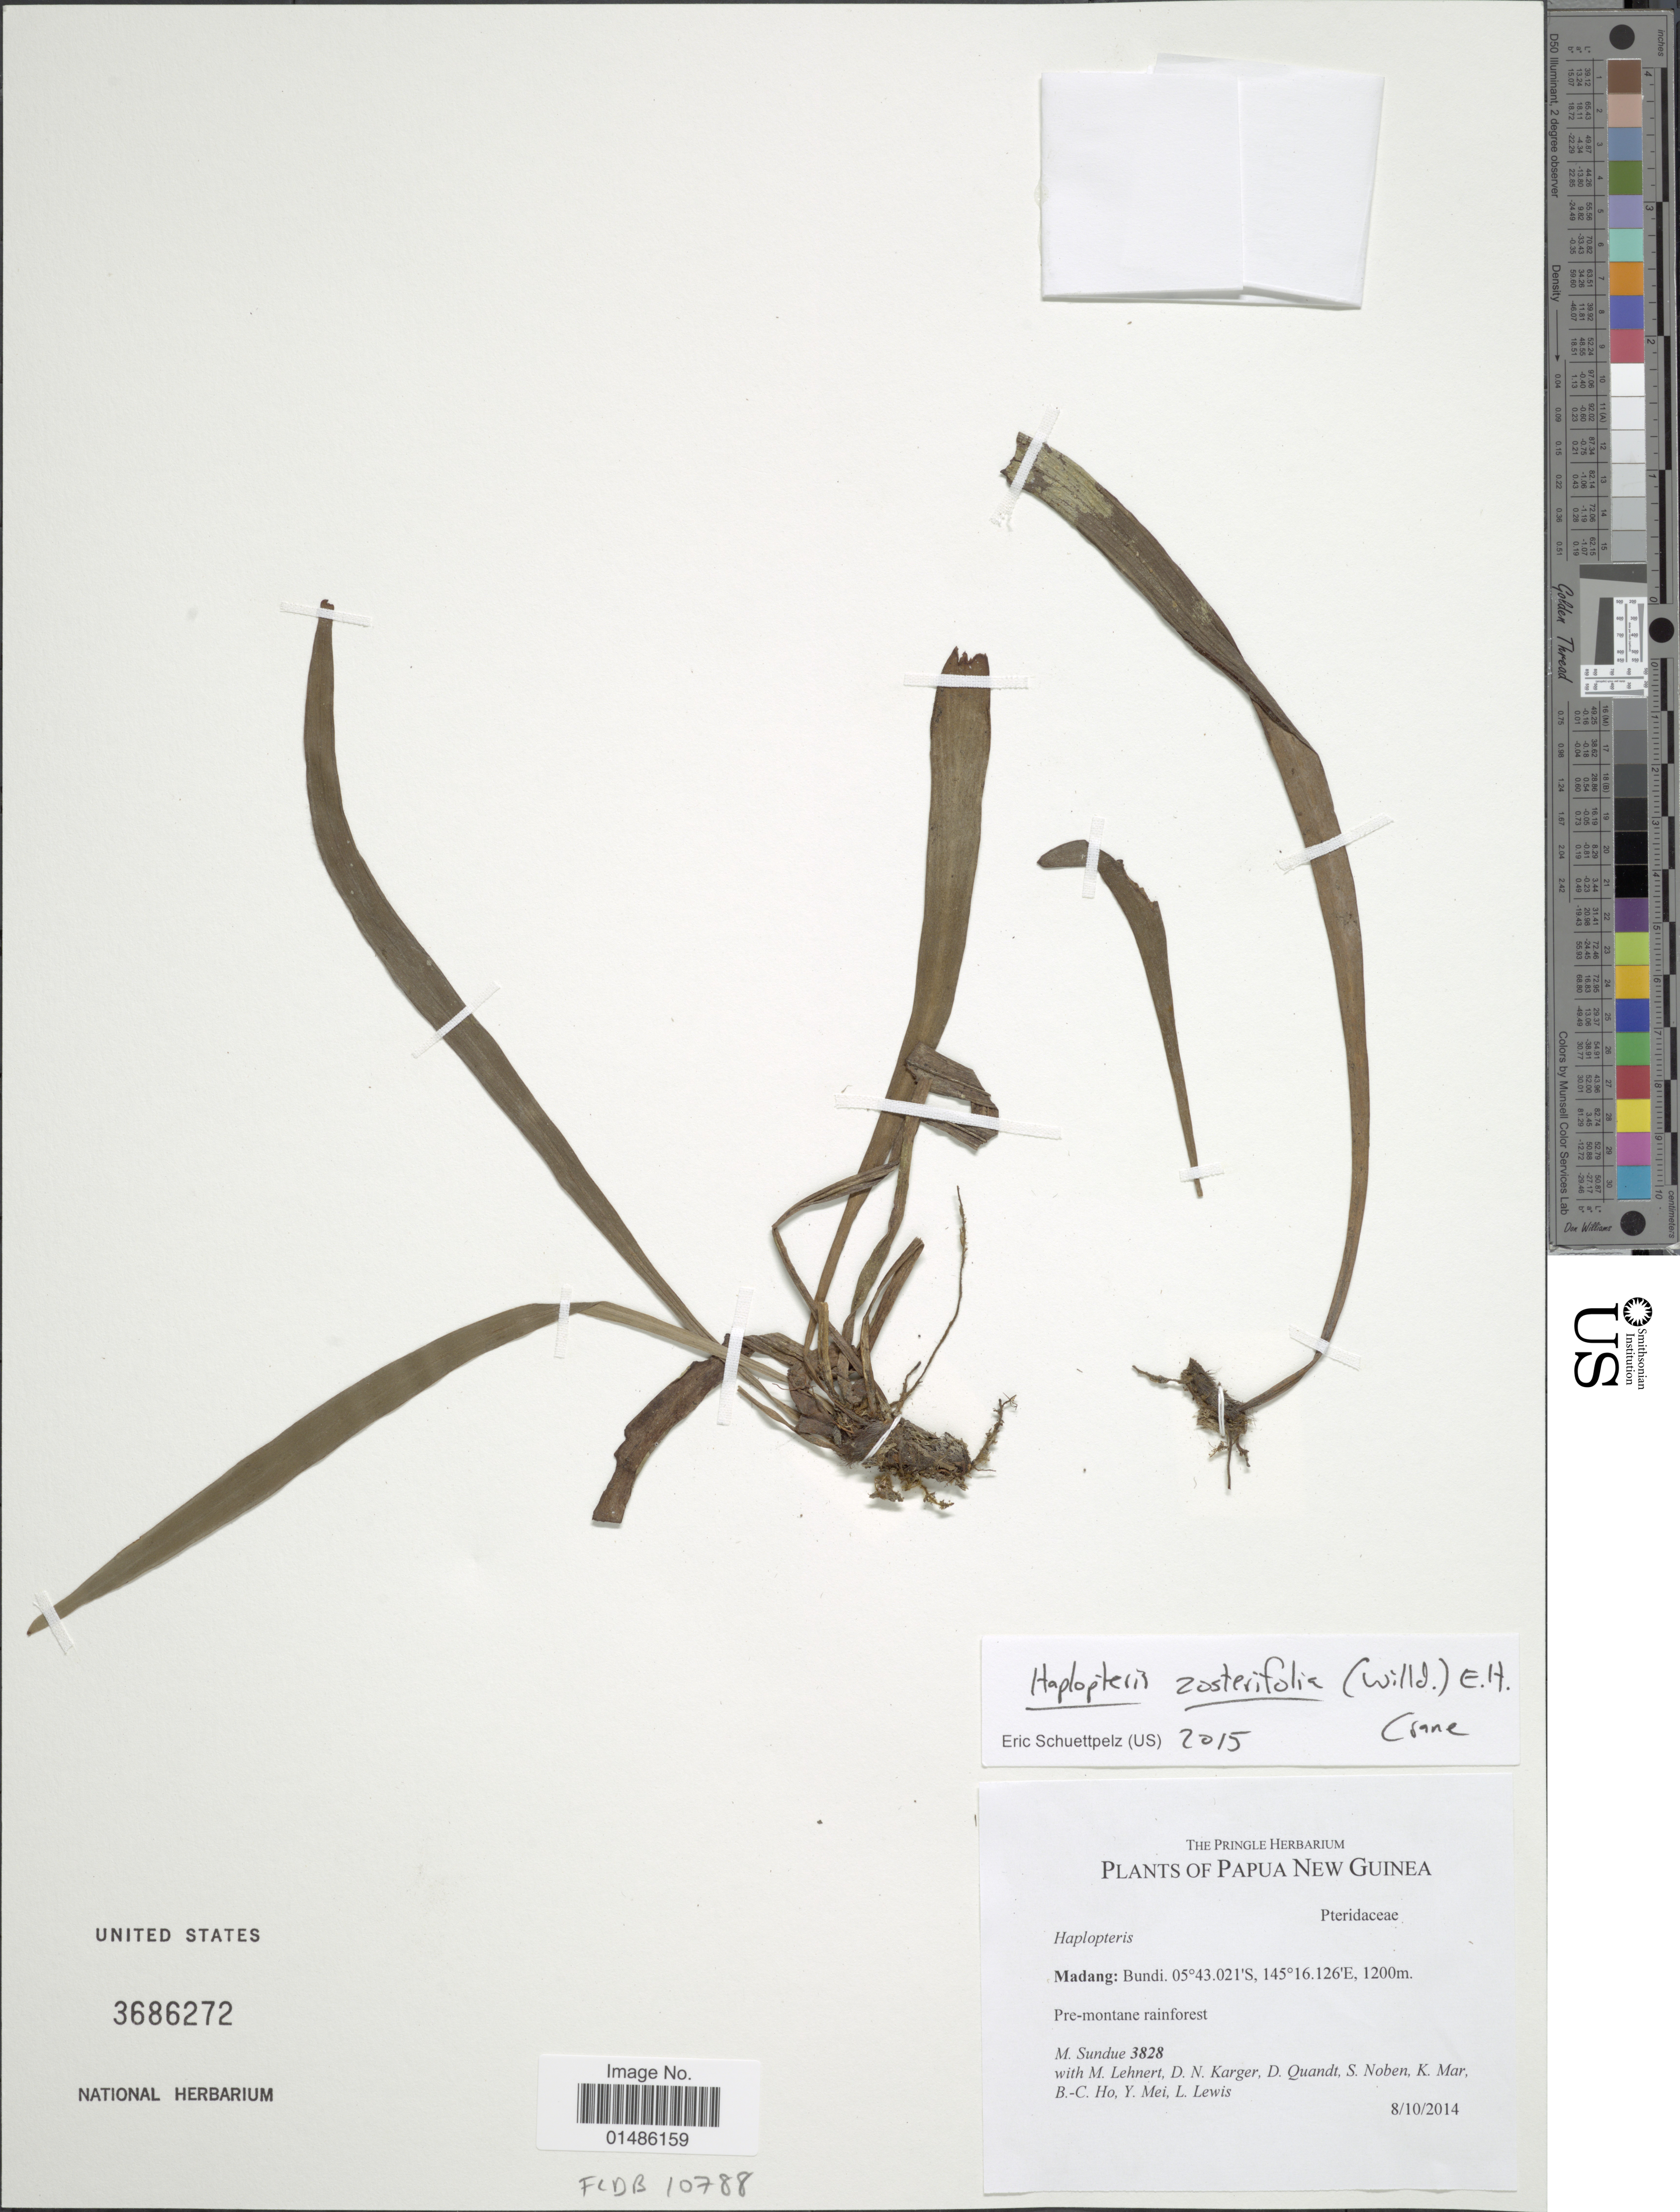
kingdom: Plantae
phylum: Tracheophyta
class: Polypodiopsida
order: Polypodiales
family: Pteridaceae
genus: Haplopteris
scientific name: Haplopteris zosterifolia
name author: (Willd.) E.H. Crane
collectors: M. Sundue, M. Lehnert, D. Karger, D. Quandt & et al.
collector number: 3828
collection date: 2014-10-08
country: Papua New Guinea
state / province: Madang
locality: Bundi.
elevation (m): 1200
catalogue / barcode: US 3686272